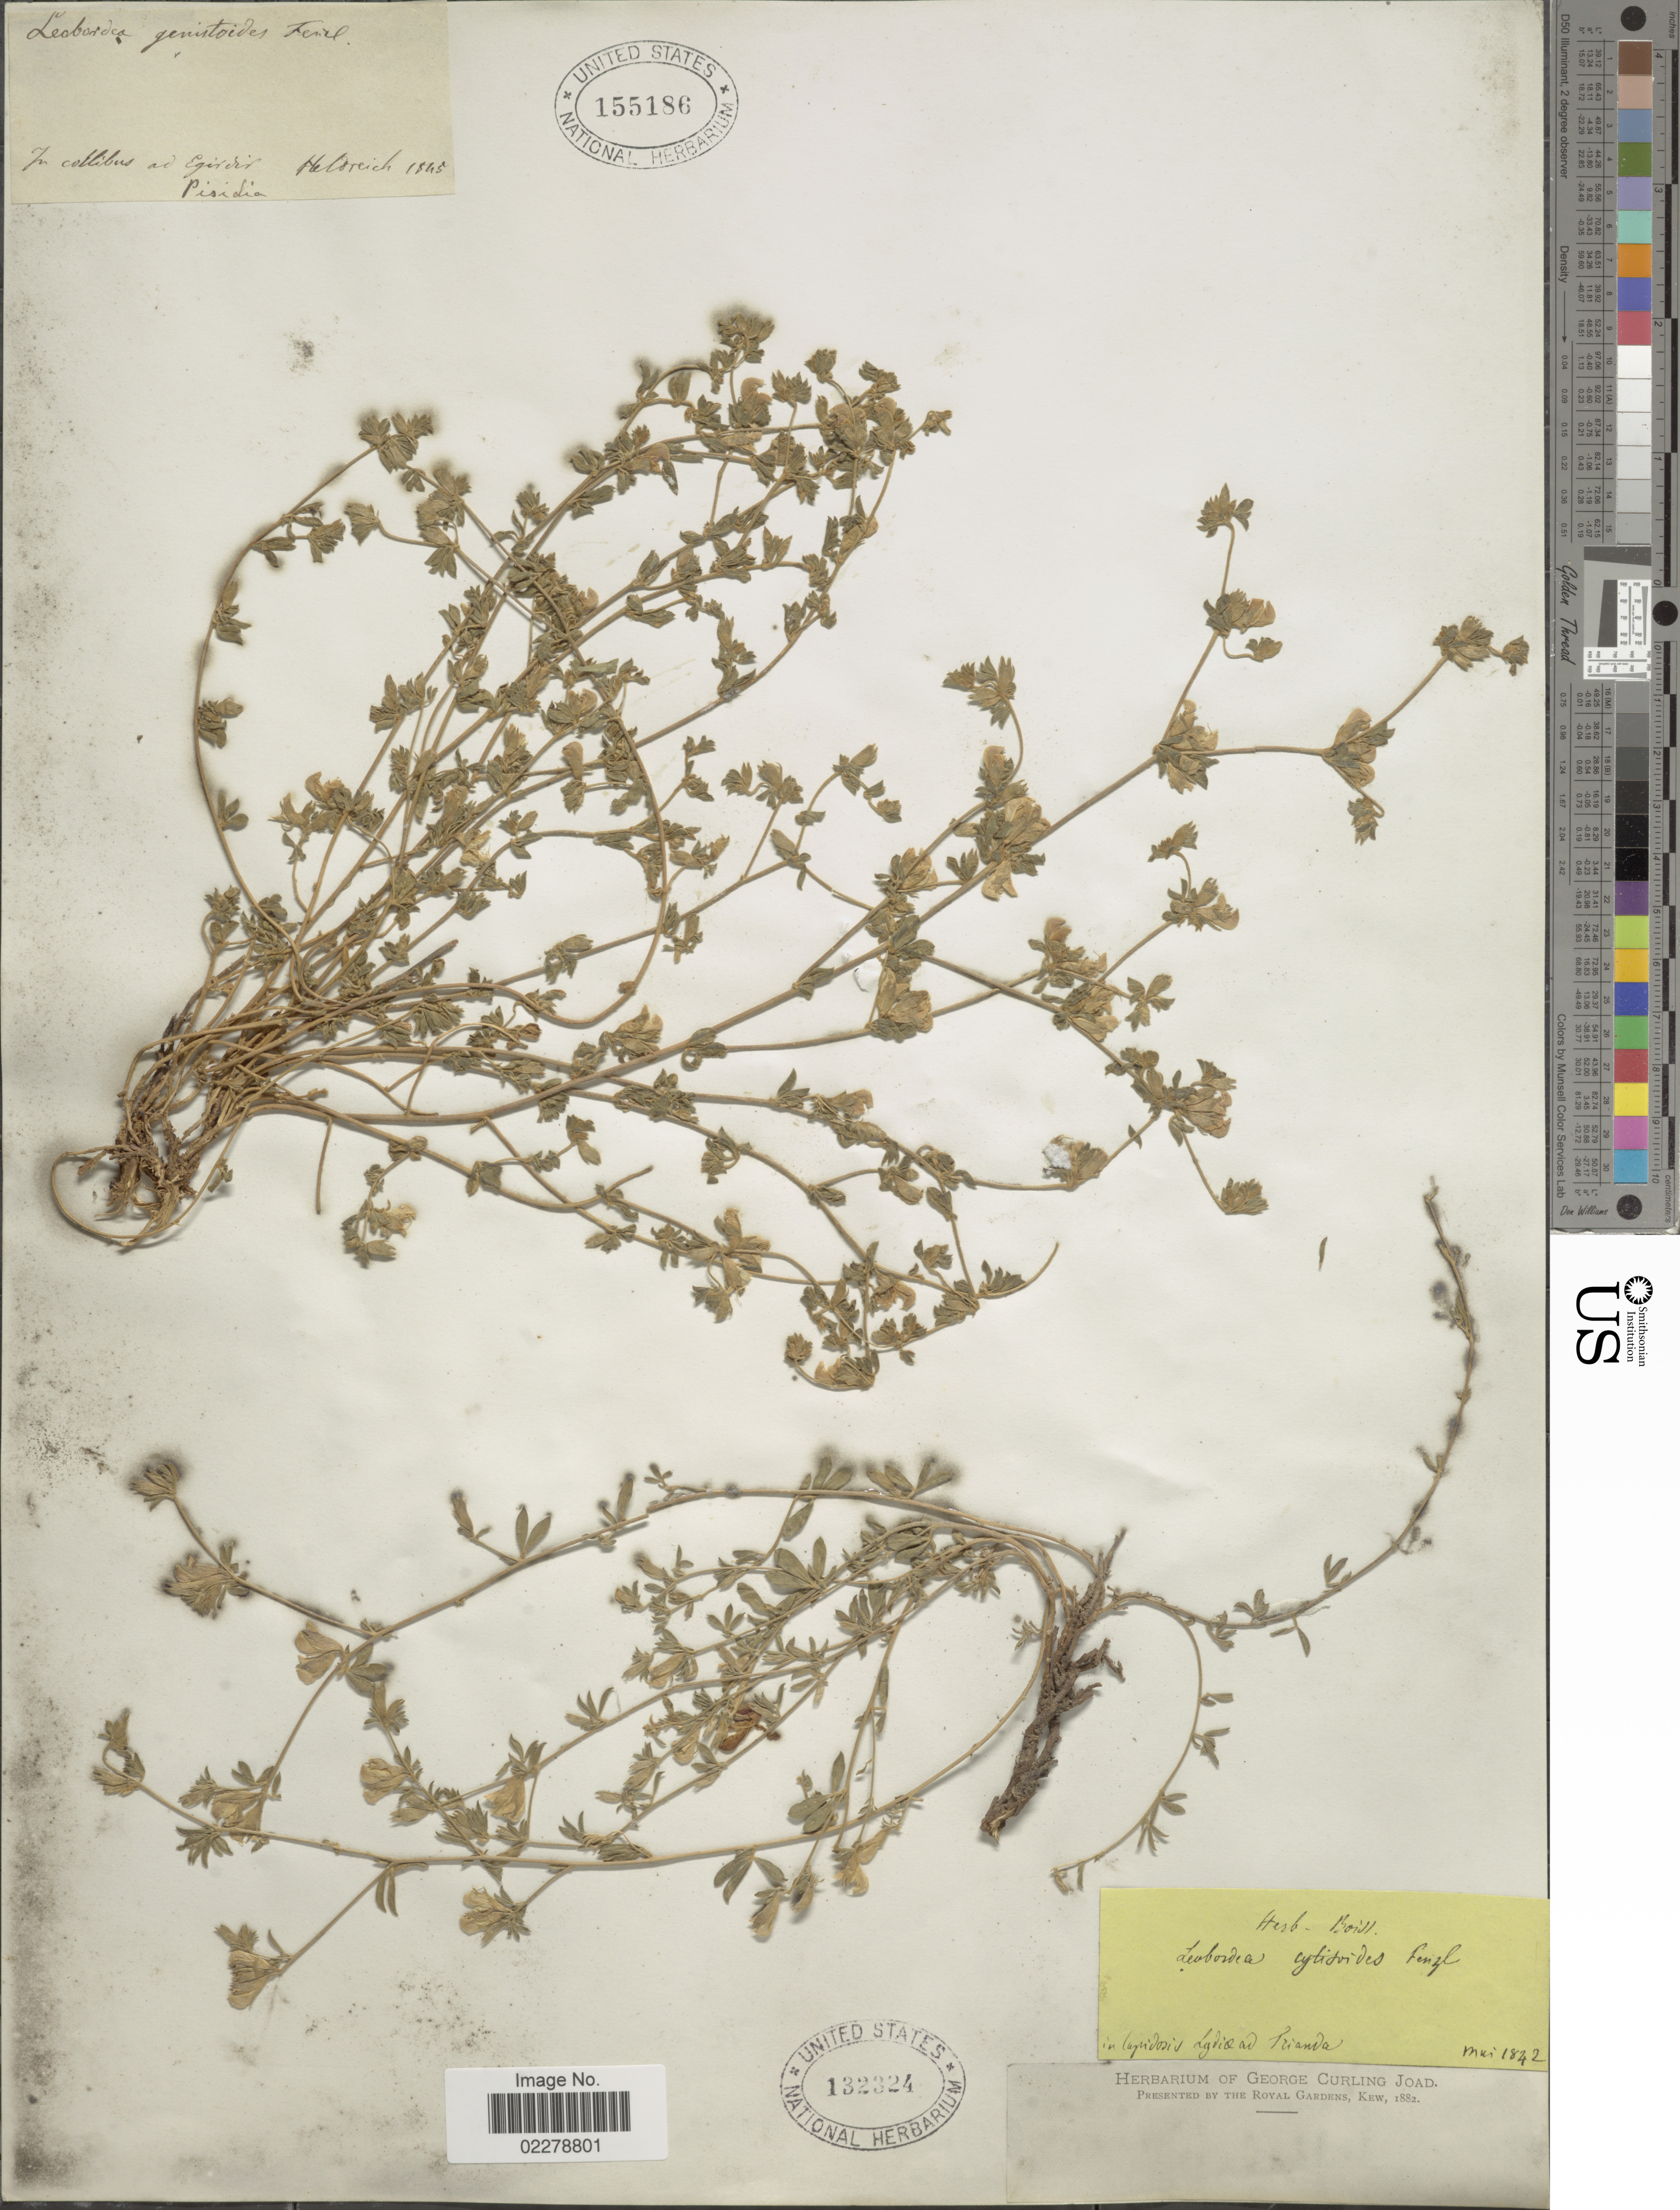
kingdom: Plantae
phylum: Tracheophyta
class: Magnoliopsida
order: Fabales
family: Fabaceae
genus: Lotononis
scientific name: Lotononis cytisoides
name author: Benth.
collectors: Ex herb. Boiss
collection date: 1842-05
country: Albania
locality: In lagnidosis Lydidau Tirana [interpreted]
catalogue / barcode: US 132324